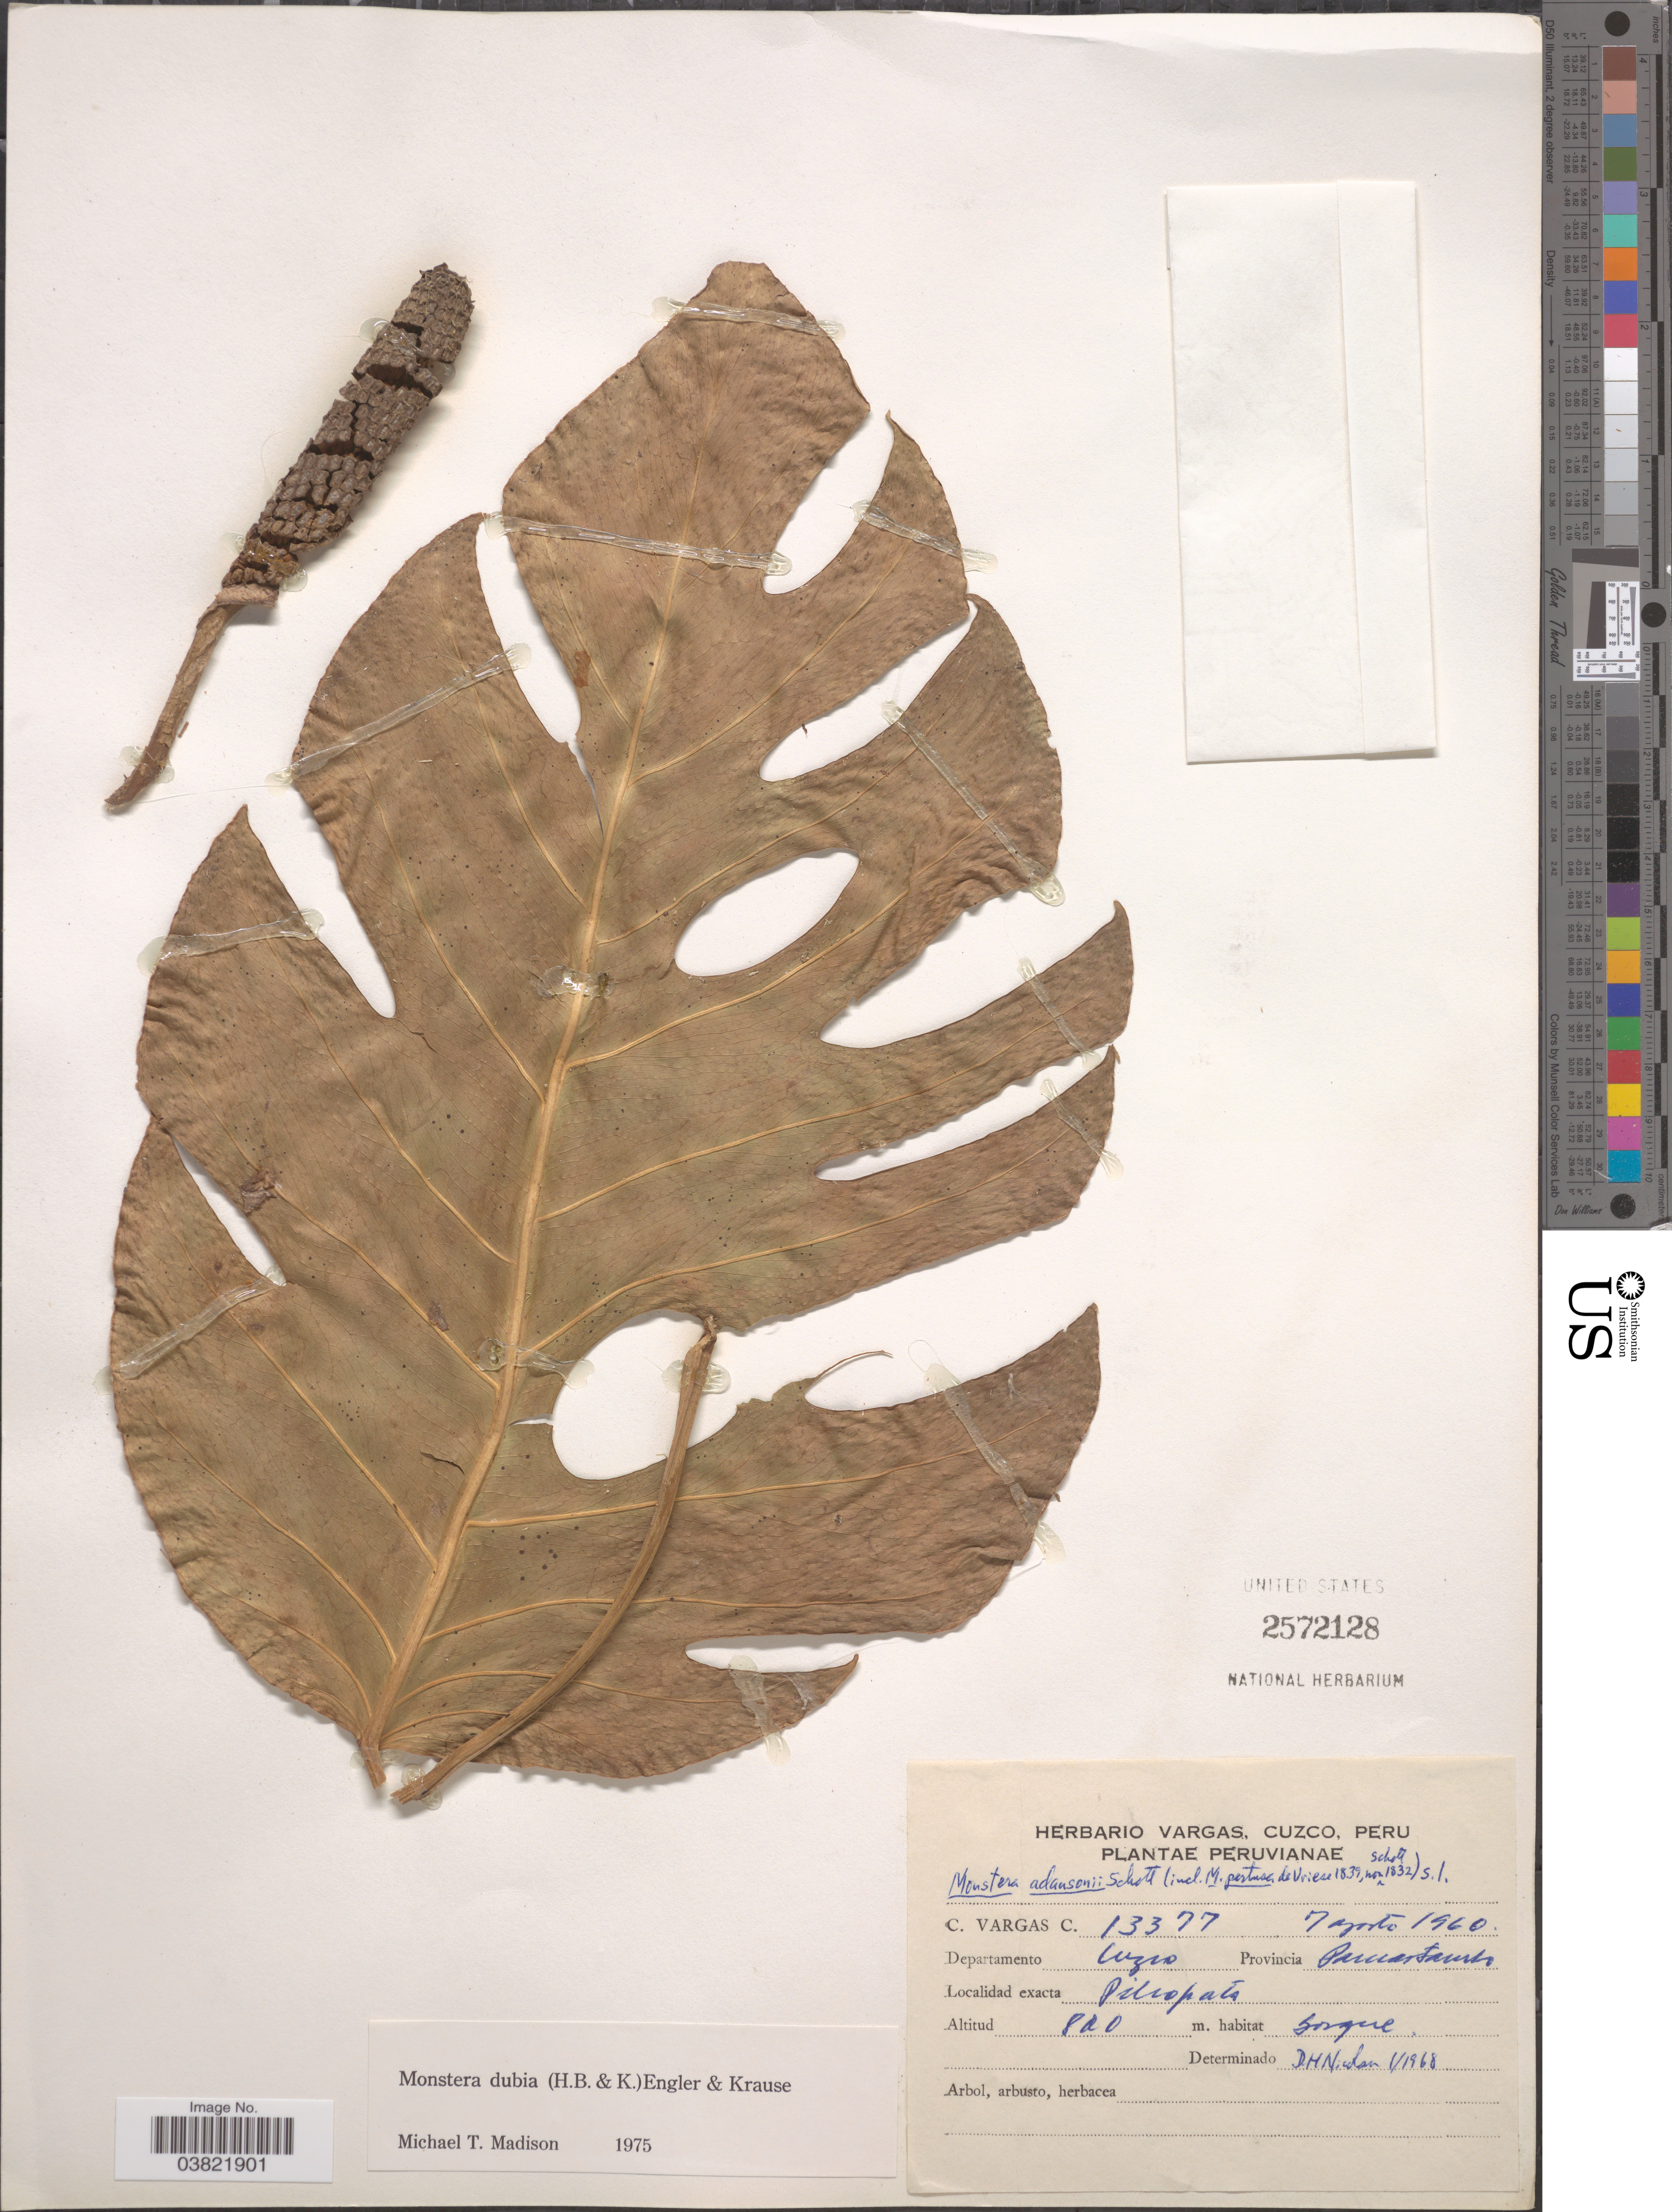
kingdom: Plantae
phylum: Tracheophyta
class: Liliopsida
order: Alismatales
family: Araceae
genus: Monstera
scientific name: Monstera dubia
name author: (Kunth) Engl. & K. Krause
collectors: C. Vargas Calderón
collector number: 13377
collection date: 1960-08-07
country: Peru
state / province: Cusco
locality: Departamento Cuzco. Provincia Paucartambo. Pillcopata.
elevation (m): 800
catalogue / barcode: US 2572128